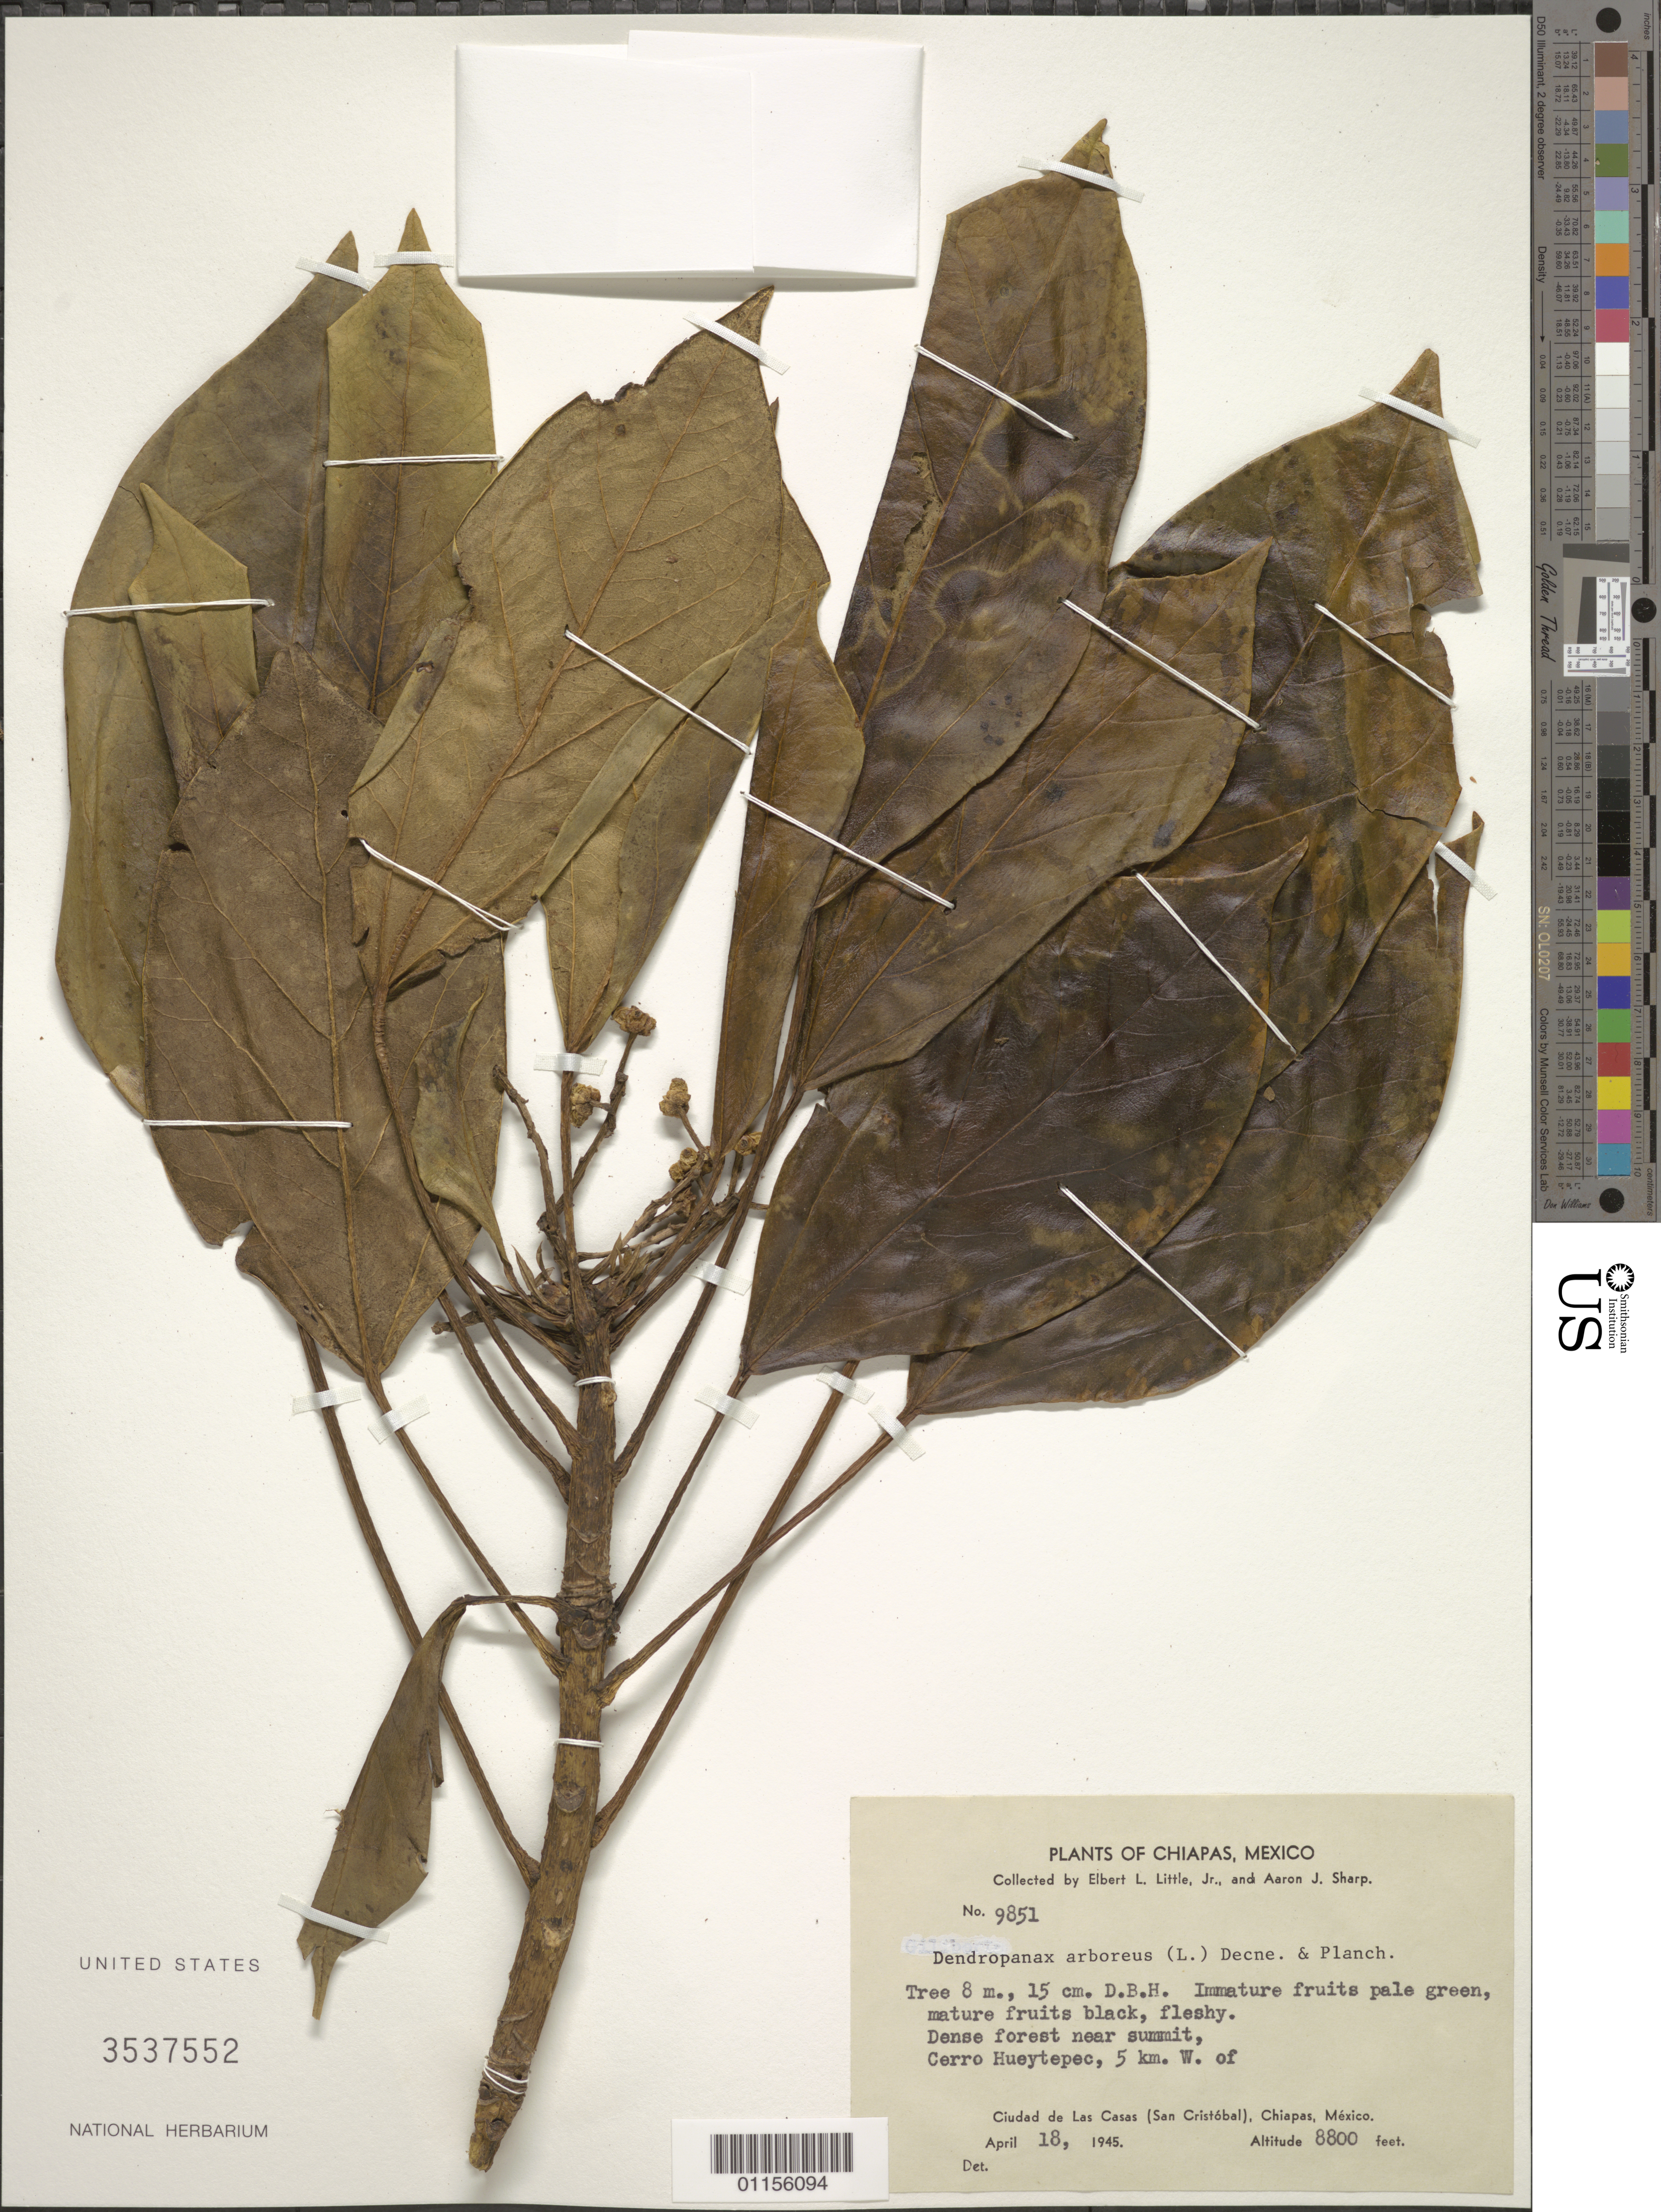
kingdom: Plantae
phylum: Tracheophyta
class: Magnoliopsida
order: Apiales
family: Araliaceae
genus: Dendropanax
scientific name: Dendropanax arboreus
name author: (L.) Decne. & Planch.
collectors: E. L. Little & A. J. Sharp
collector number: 9851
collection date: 1945-04-18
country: Mexico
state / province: Chiapas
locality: Cerro Hueytepec, 5 km W of Ciudad de Las Casas (San Cristobal).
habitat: Dense forest near summit.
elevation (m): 2682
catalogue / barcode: US 3537552